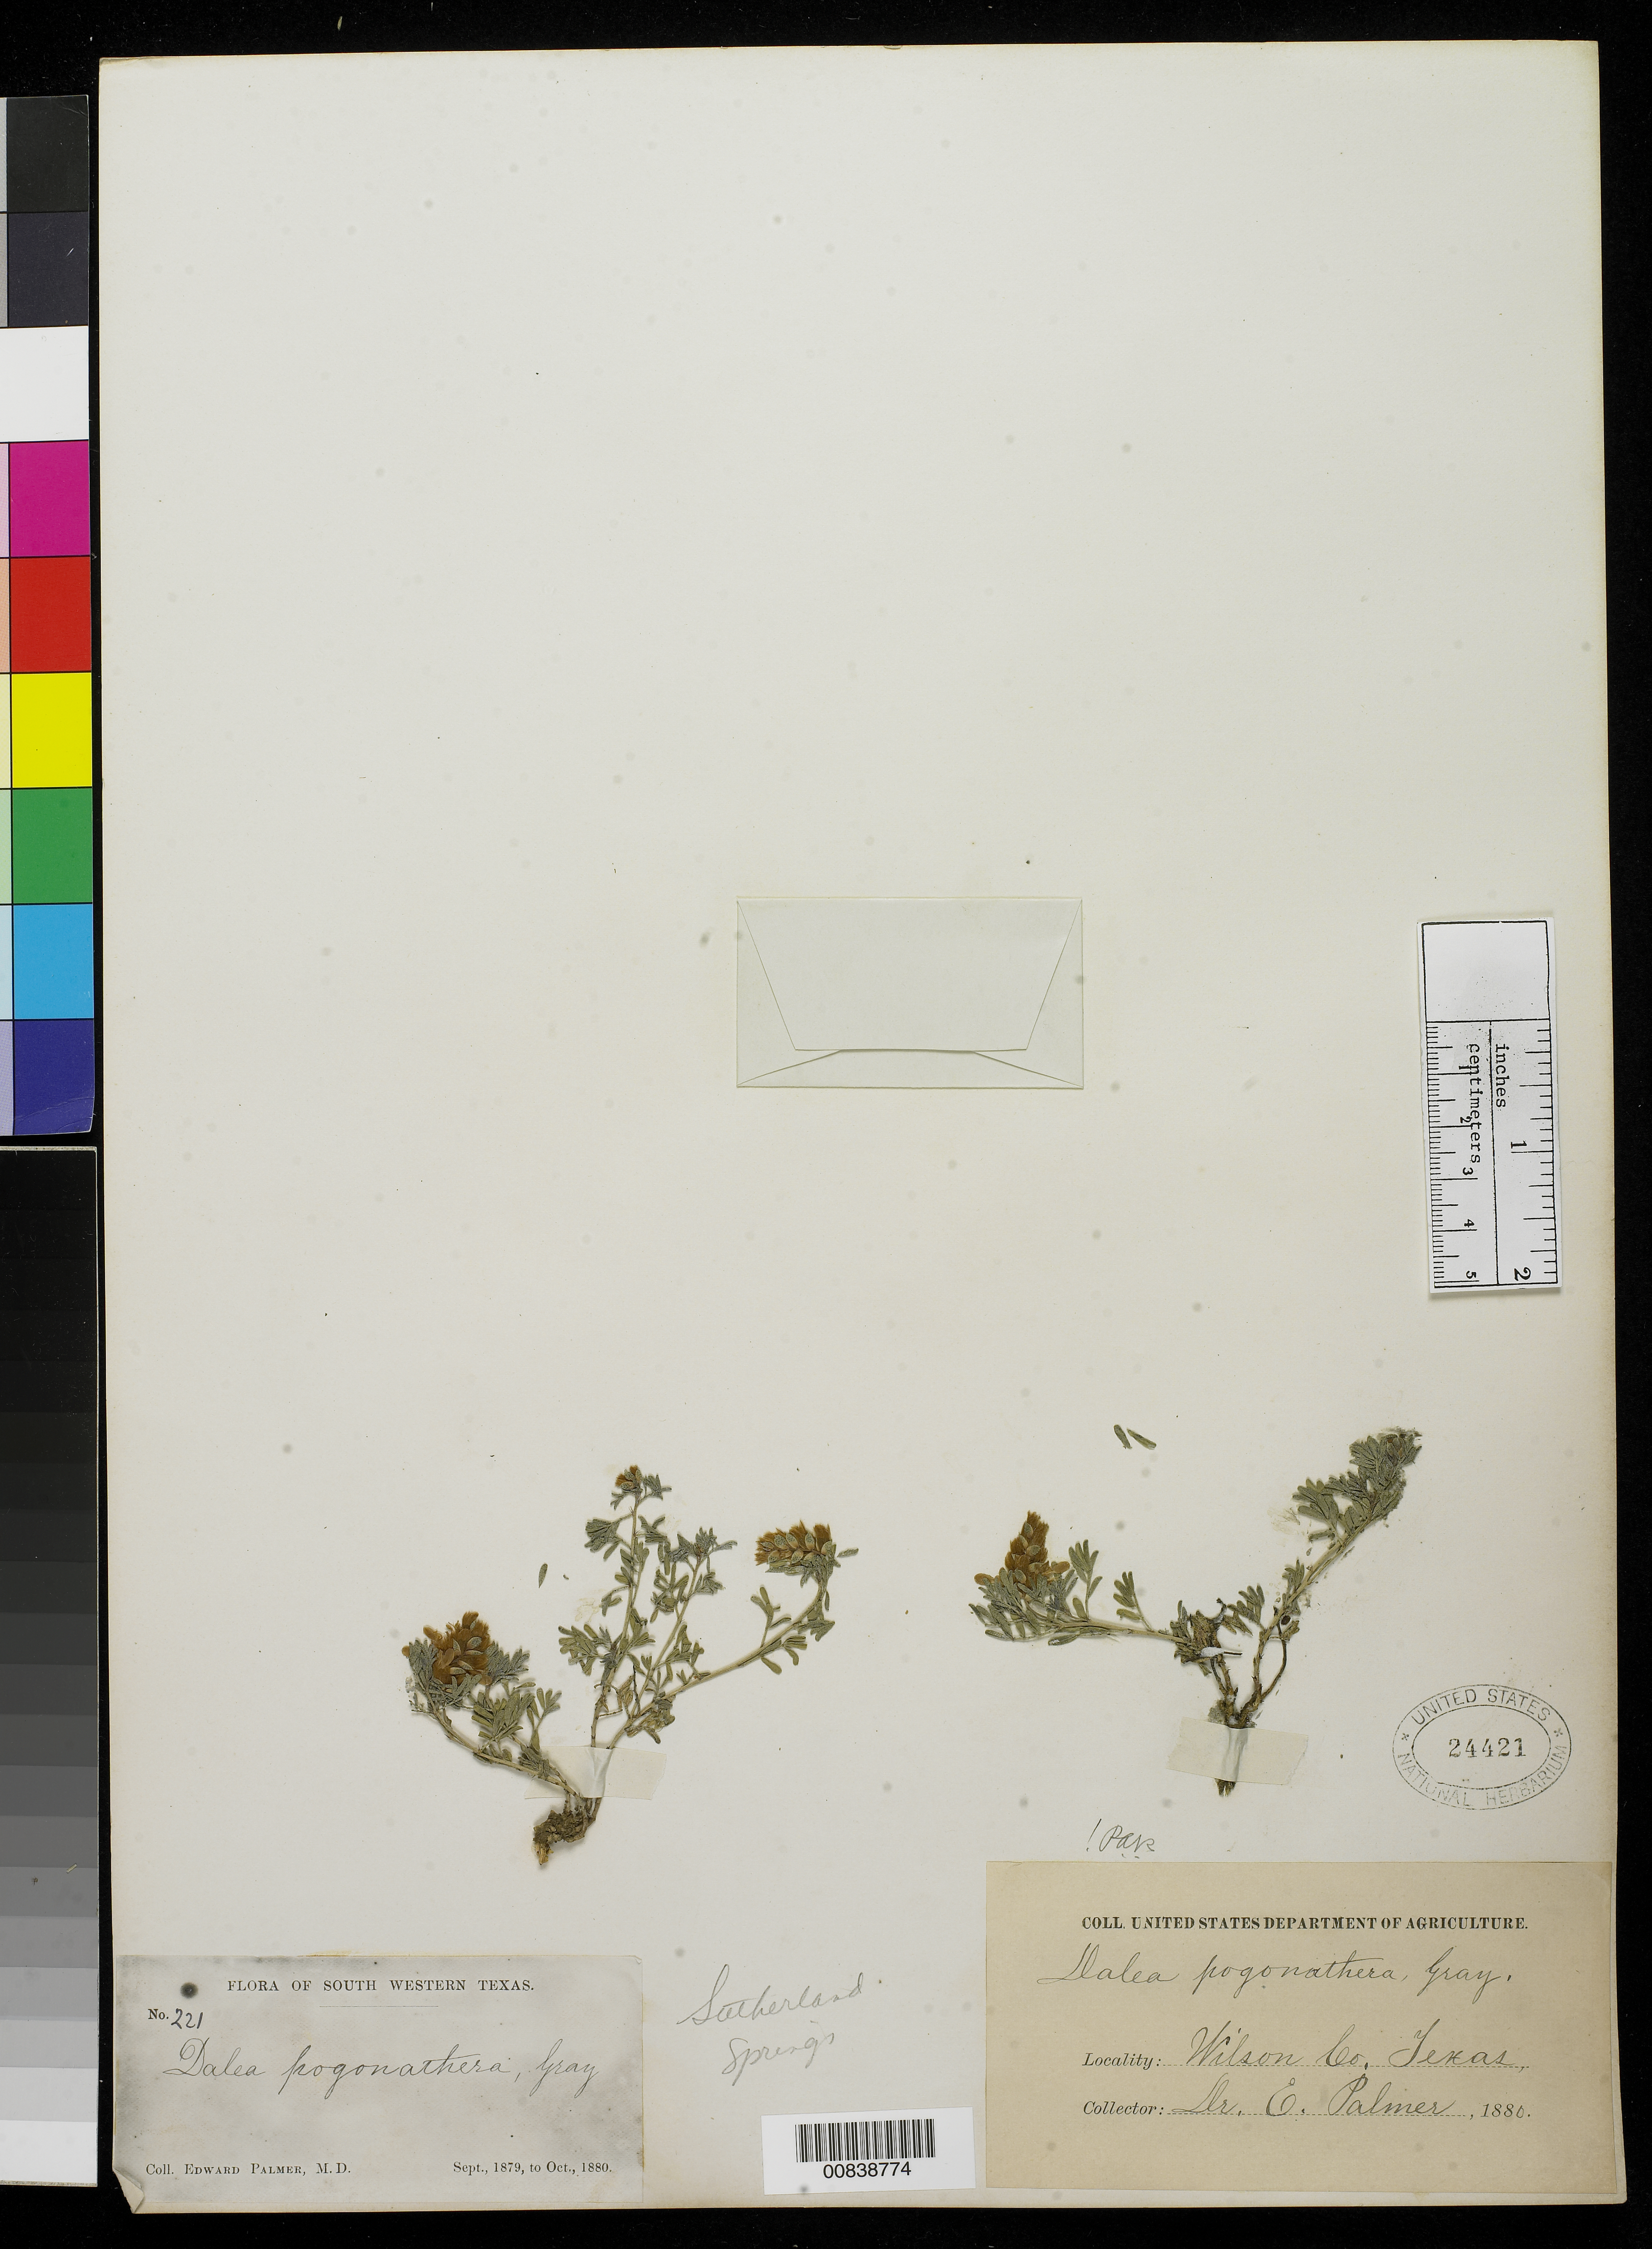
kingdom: Plantae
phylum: Tracheophyta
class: Magnoliopsida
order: Fabales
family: Fabaceae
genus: Dalea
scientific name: Dalea pogonathera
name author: A. Gray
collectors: E. Palmer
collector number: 221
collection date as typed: Sep 1879 to -- Oct 1880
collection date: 1879-09/1880-10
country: United States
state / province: Texas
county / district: Wilson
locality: Southerland Springs, Wilson County, Texas.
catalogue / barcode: US 24421